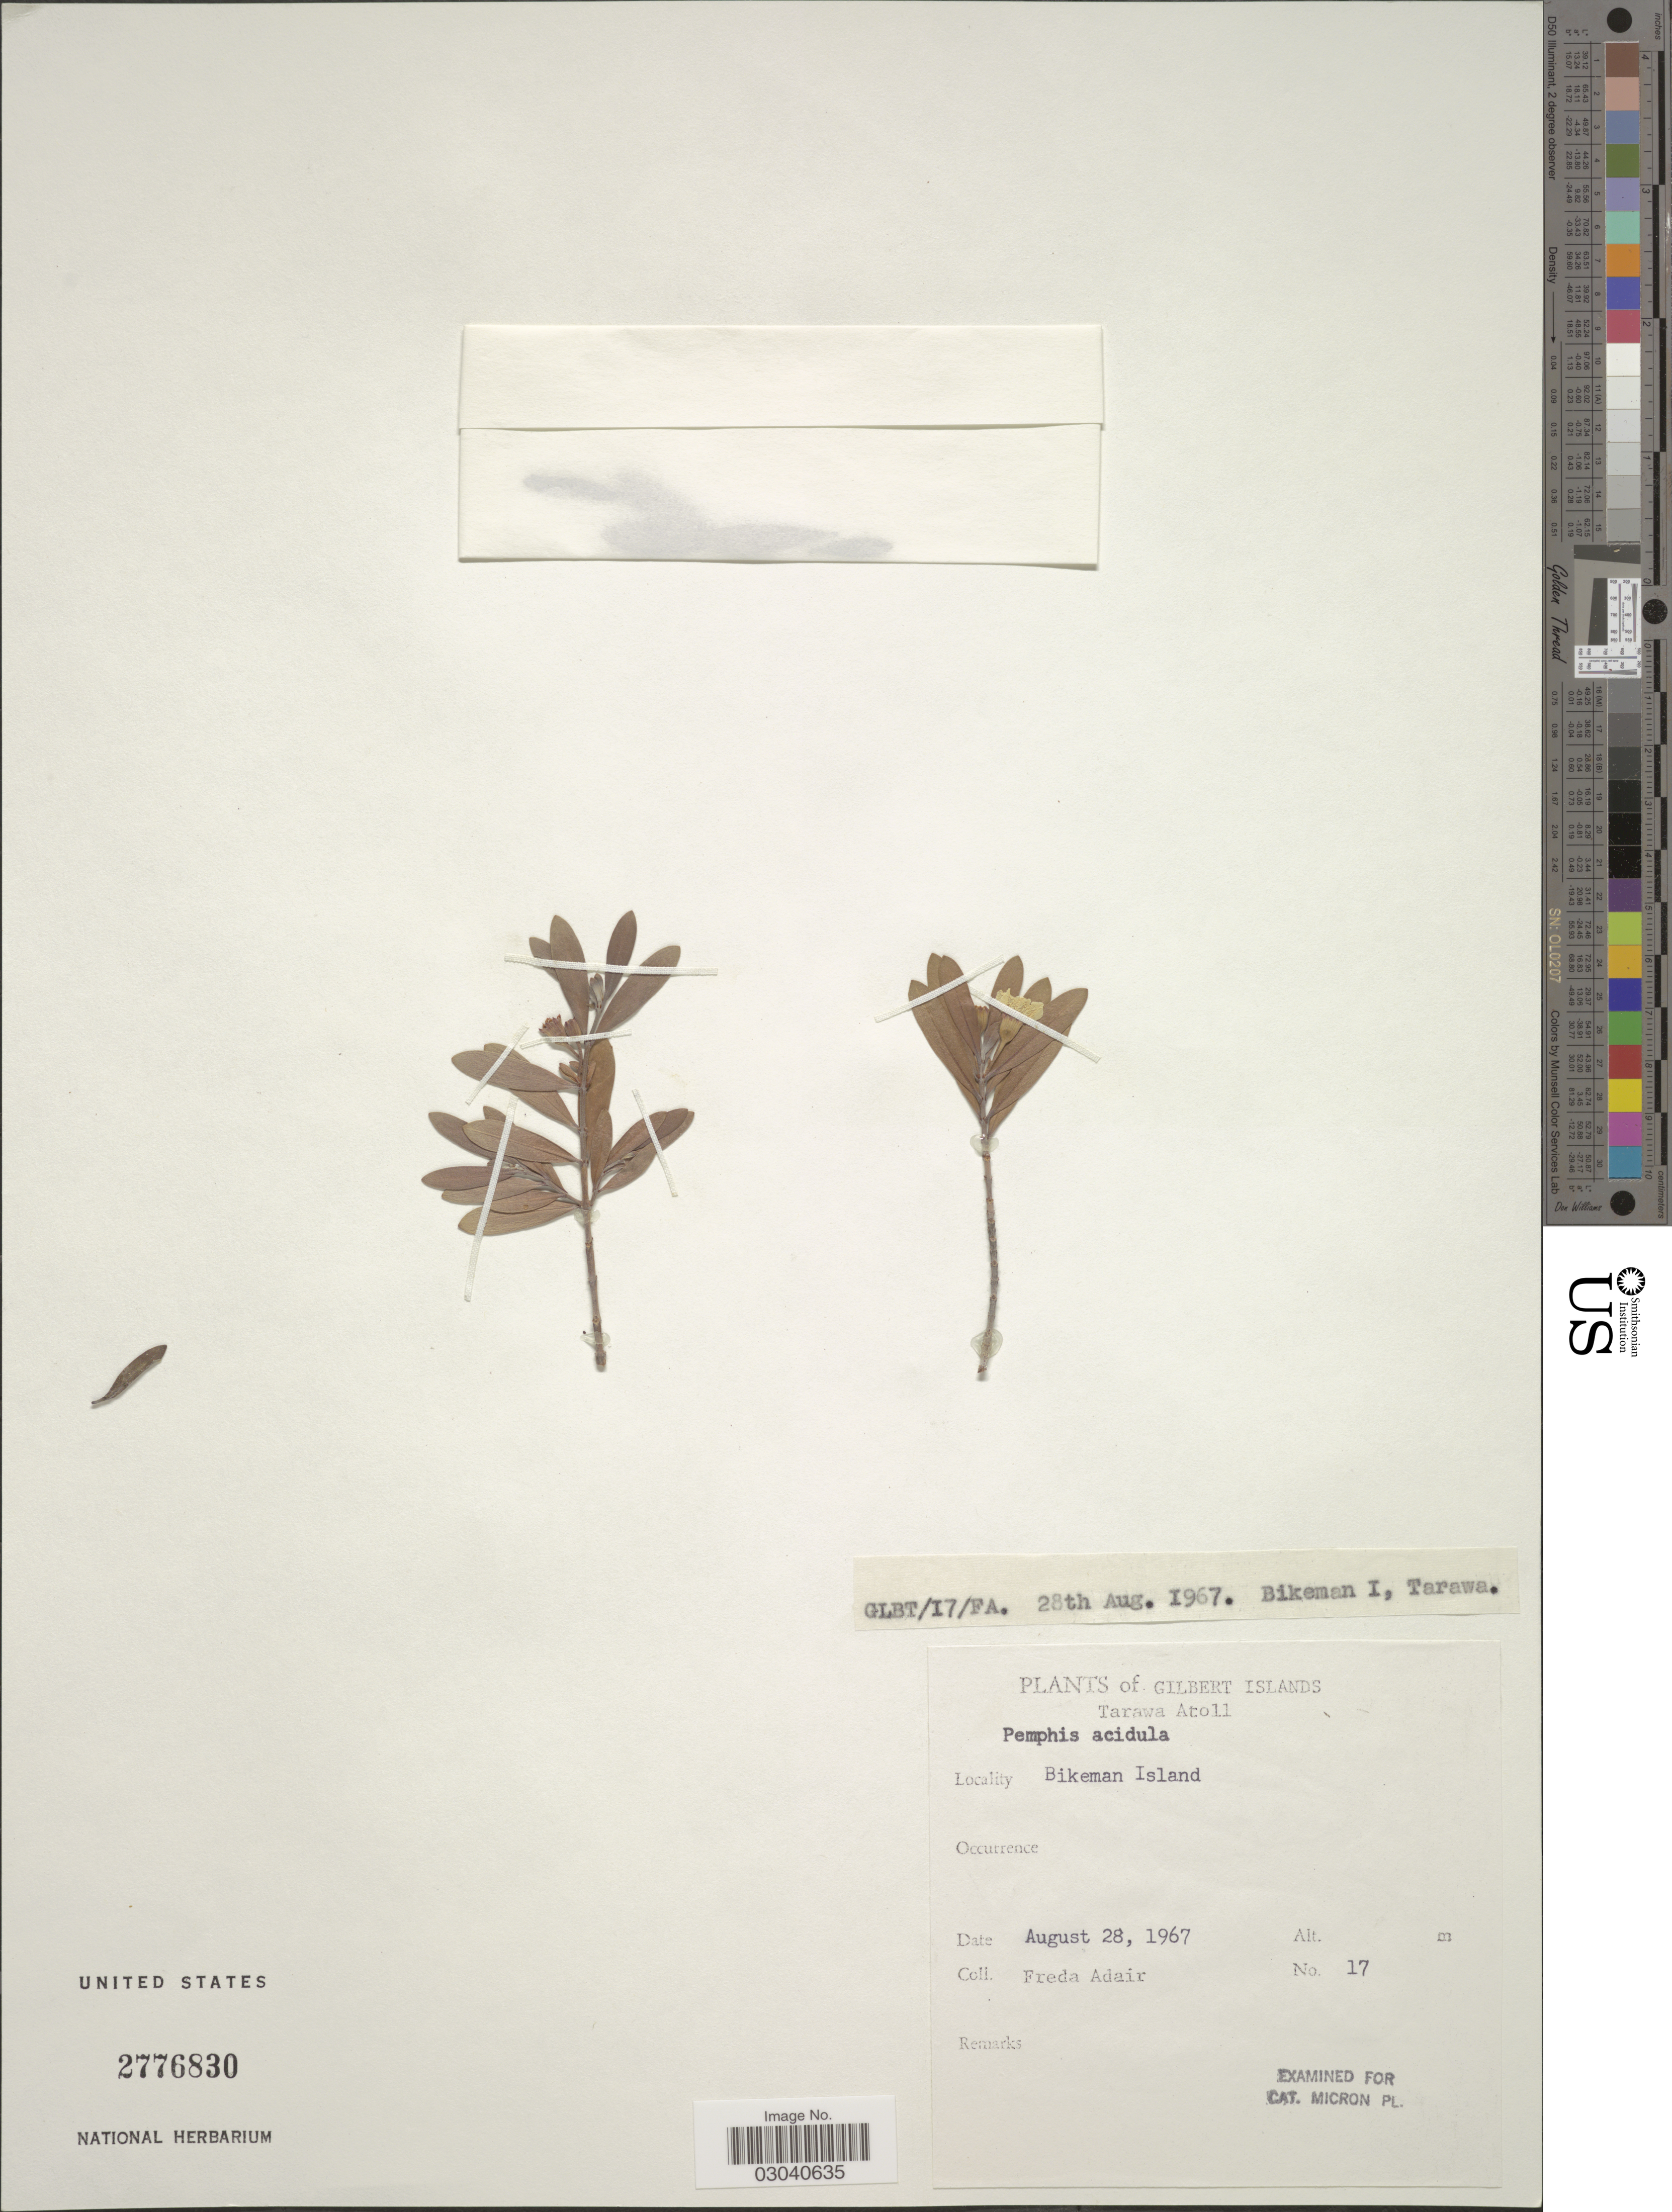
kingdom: Plantae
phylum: Tracheophyta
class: Magnoliopsida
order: Myrtales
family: Lythraceae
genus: Pemphis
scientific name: Pemphis acidula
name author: J.R. Forst. & G. Forst.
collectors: F. Adair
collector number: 17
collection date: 1967-08-28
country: Kiribati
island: Tarawa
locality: Gilbert Islands. Tarawa Atoll. Bikeman Island.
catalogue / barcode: US 2776830